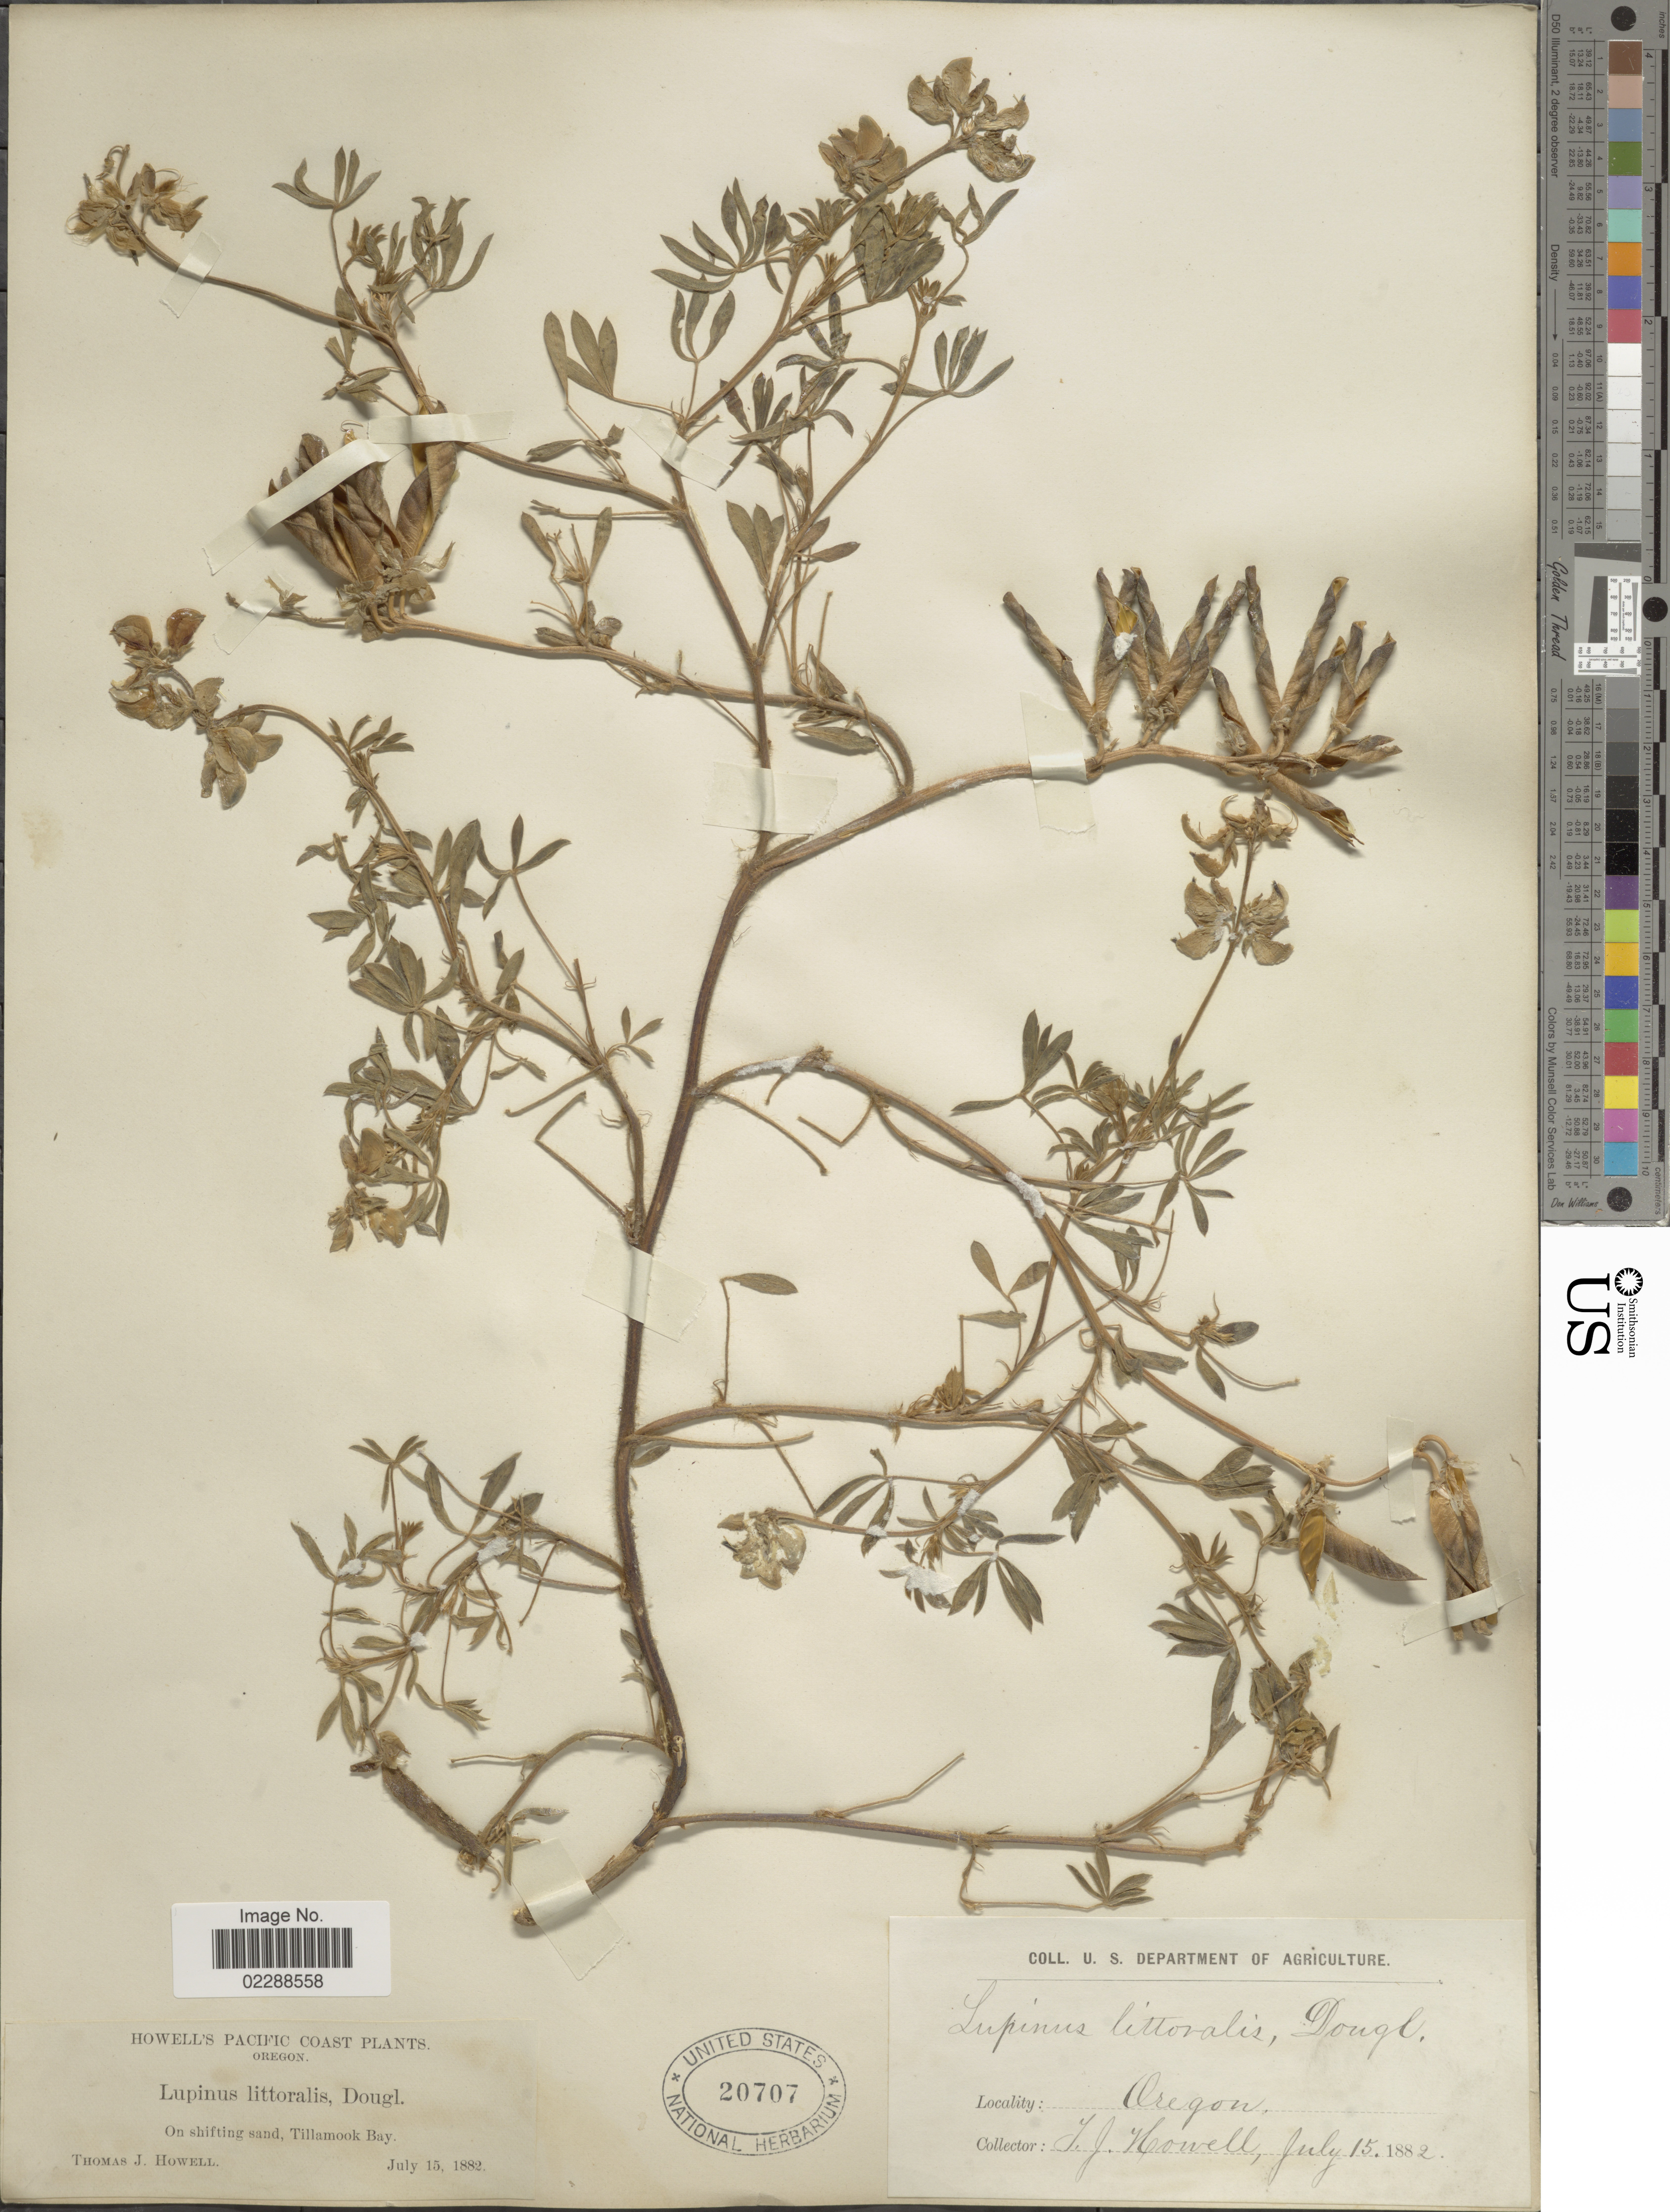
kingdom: Plantae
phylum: Tracheophyta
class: Magnoliopsida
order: Fabales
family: Fabaceae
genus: Lupinus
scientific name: Lupinus sp.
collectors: T. J. Howell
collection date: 1882-07-15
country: United States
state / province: Oregon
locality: Howell's Pacific Coast, On shifting sand, Tillamook Bay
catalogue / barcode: US 20707